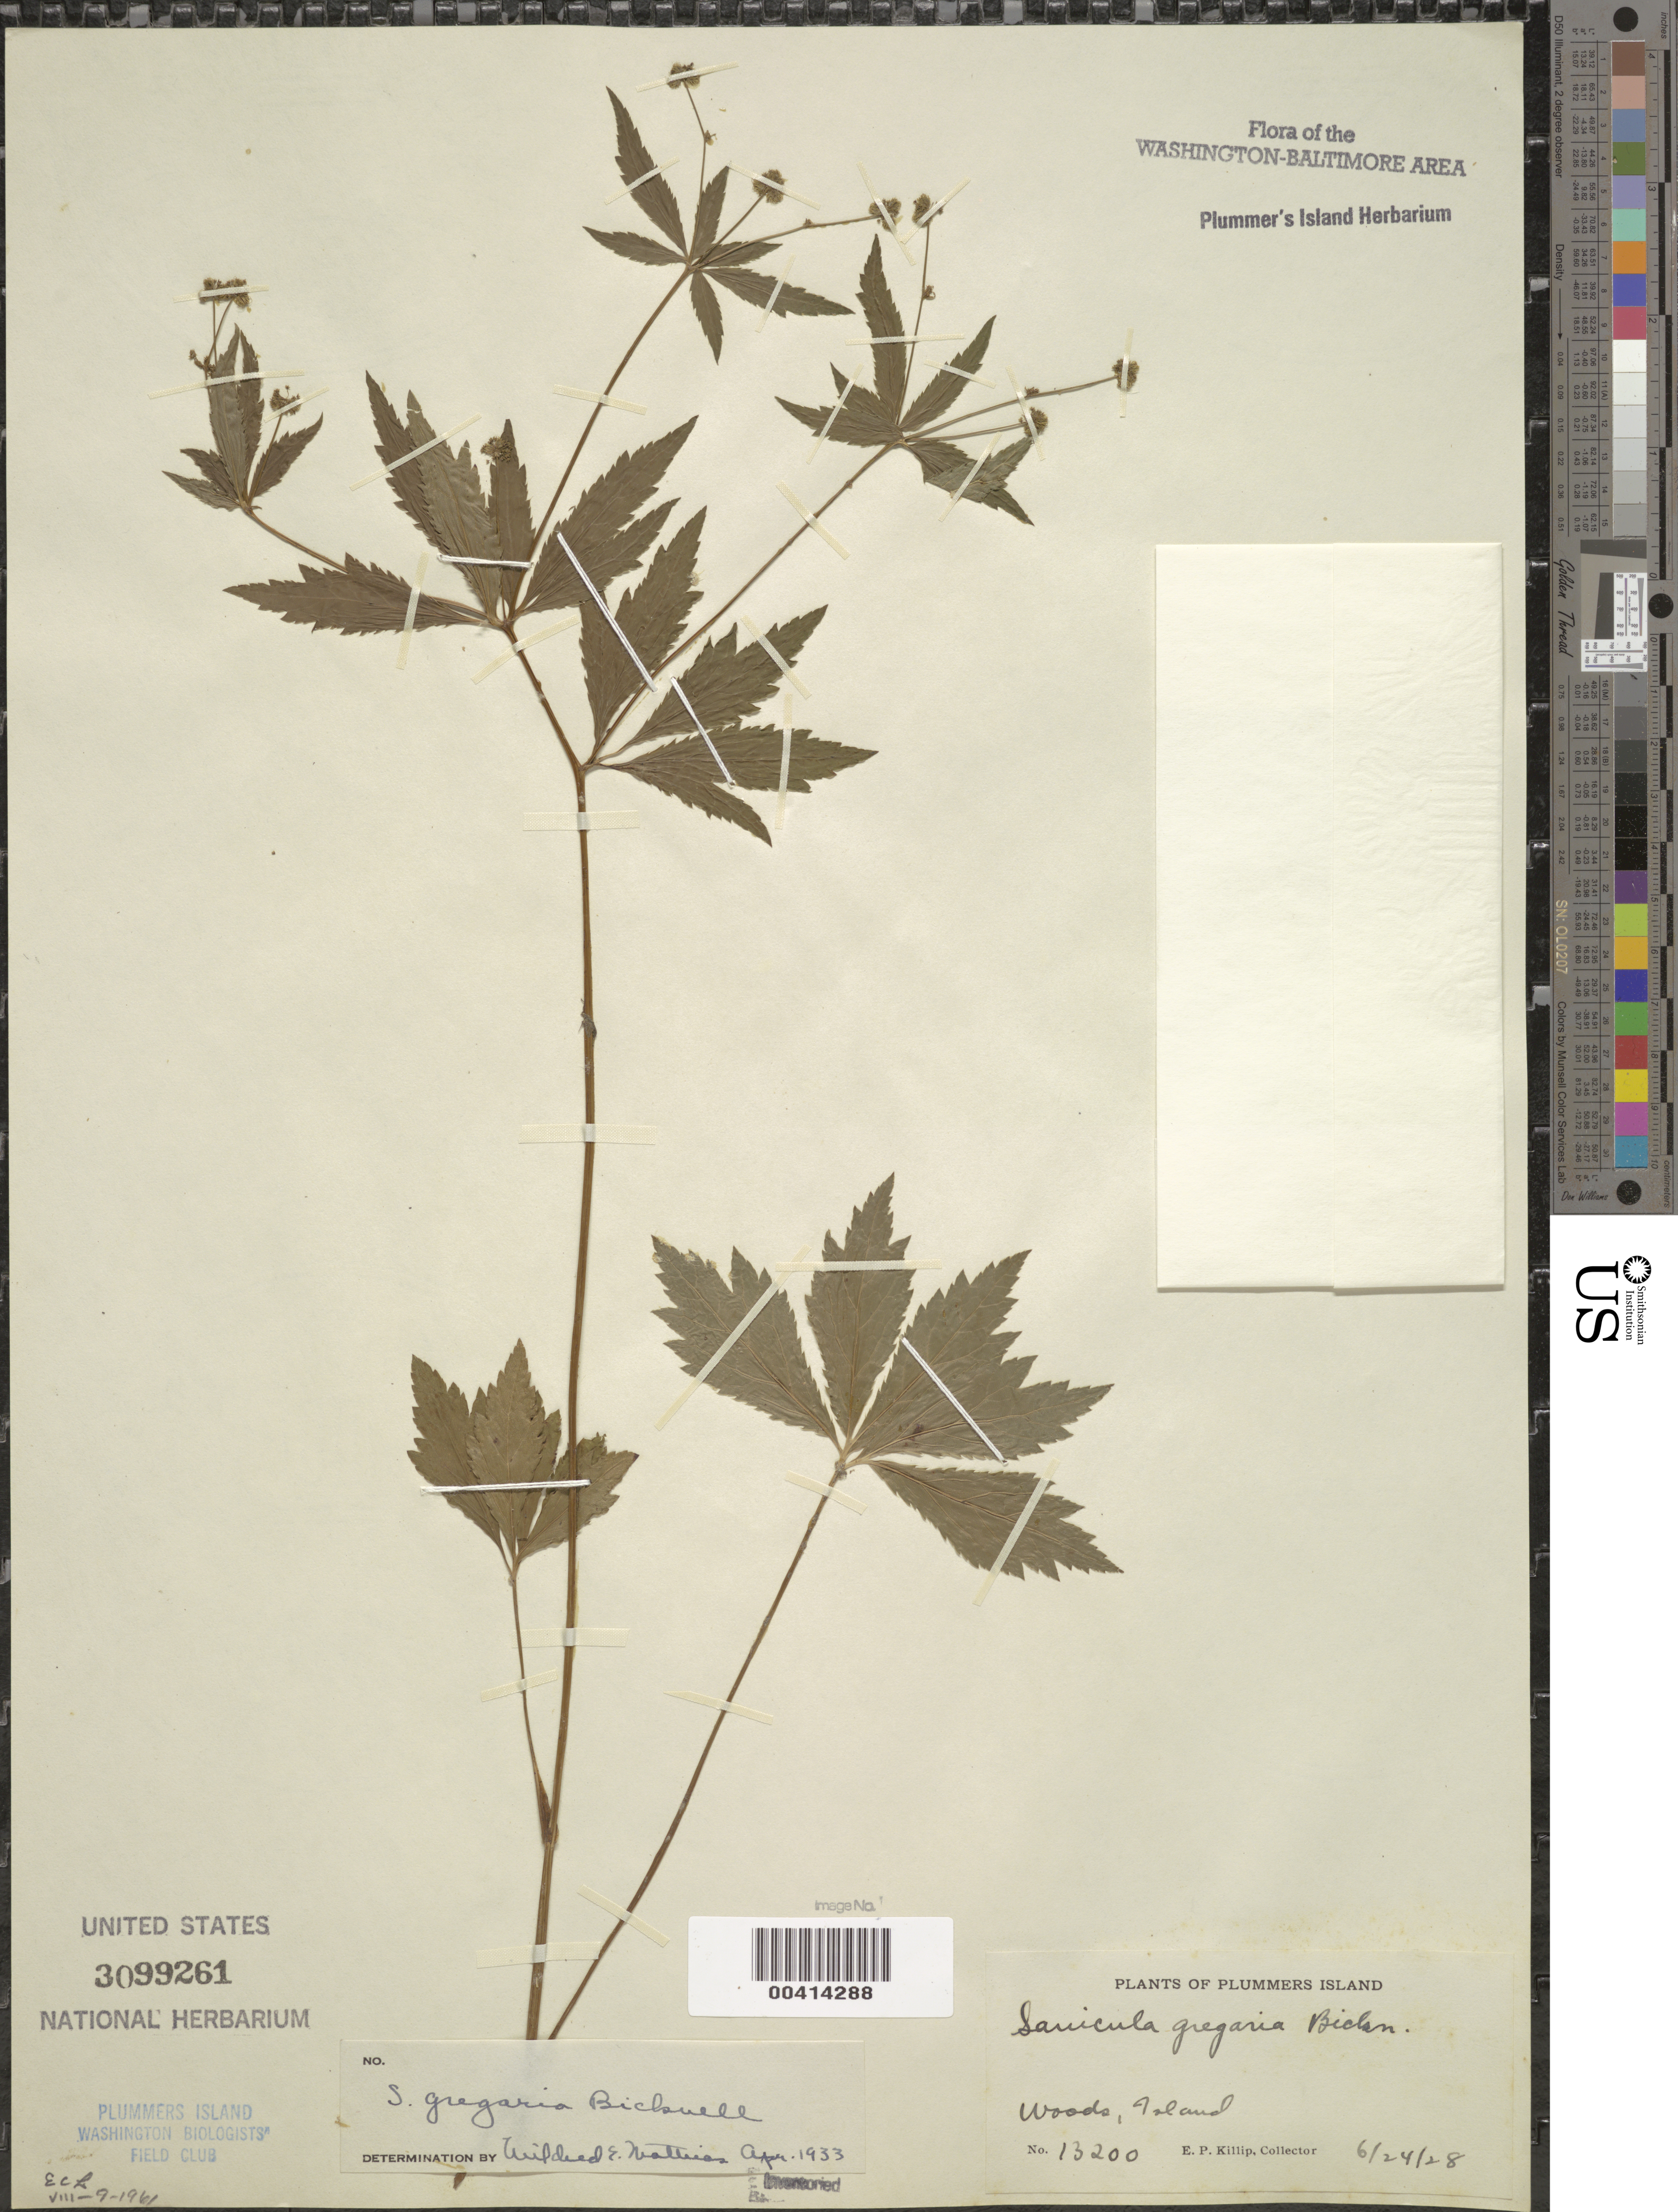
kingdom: Plantae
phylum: Tracheophyta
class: Magnoliopsida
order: Apiales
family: Apiaceae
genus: Sanicula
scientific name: Sanicula odorata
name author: (Raf.) Pryer & Phillippe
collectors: E. P. Killip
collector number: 13200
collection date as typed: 24 Jun 1928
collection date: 1928-06-24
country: United States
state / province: Maryland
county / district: Montgomery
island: Plummers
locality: Plummer's Island C. & O. Canal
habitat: Woods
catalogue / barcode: US 3099261